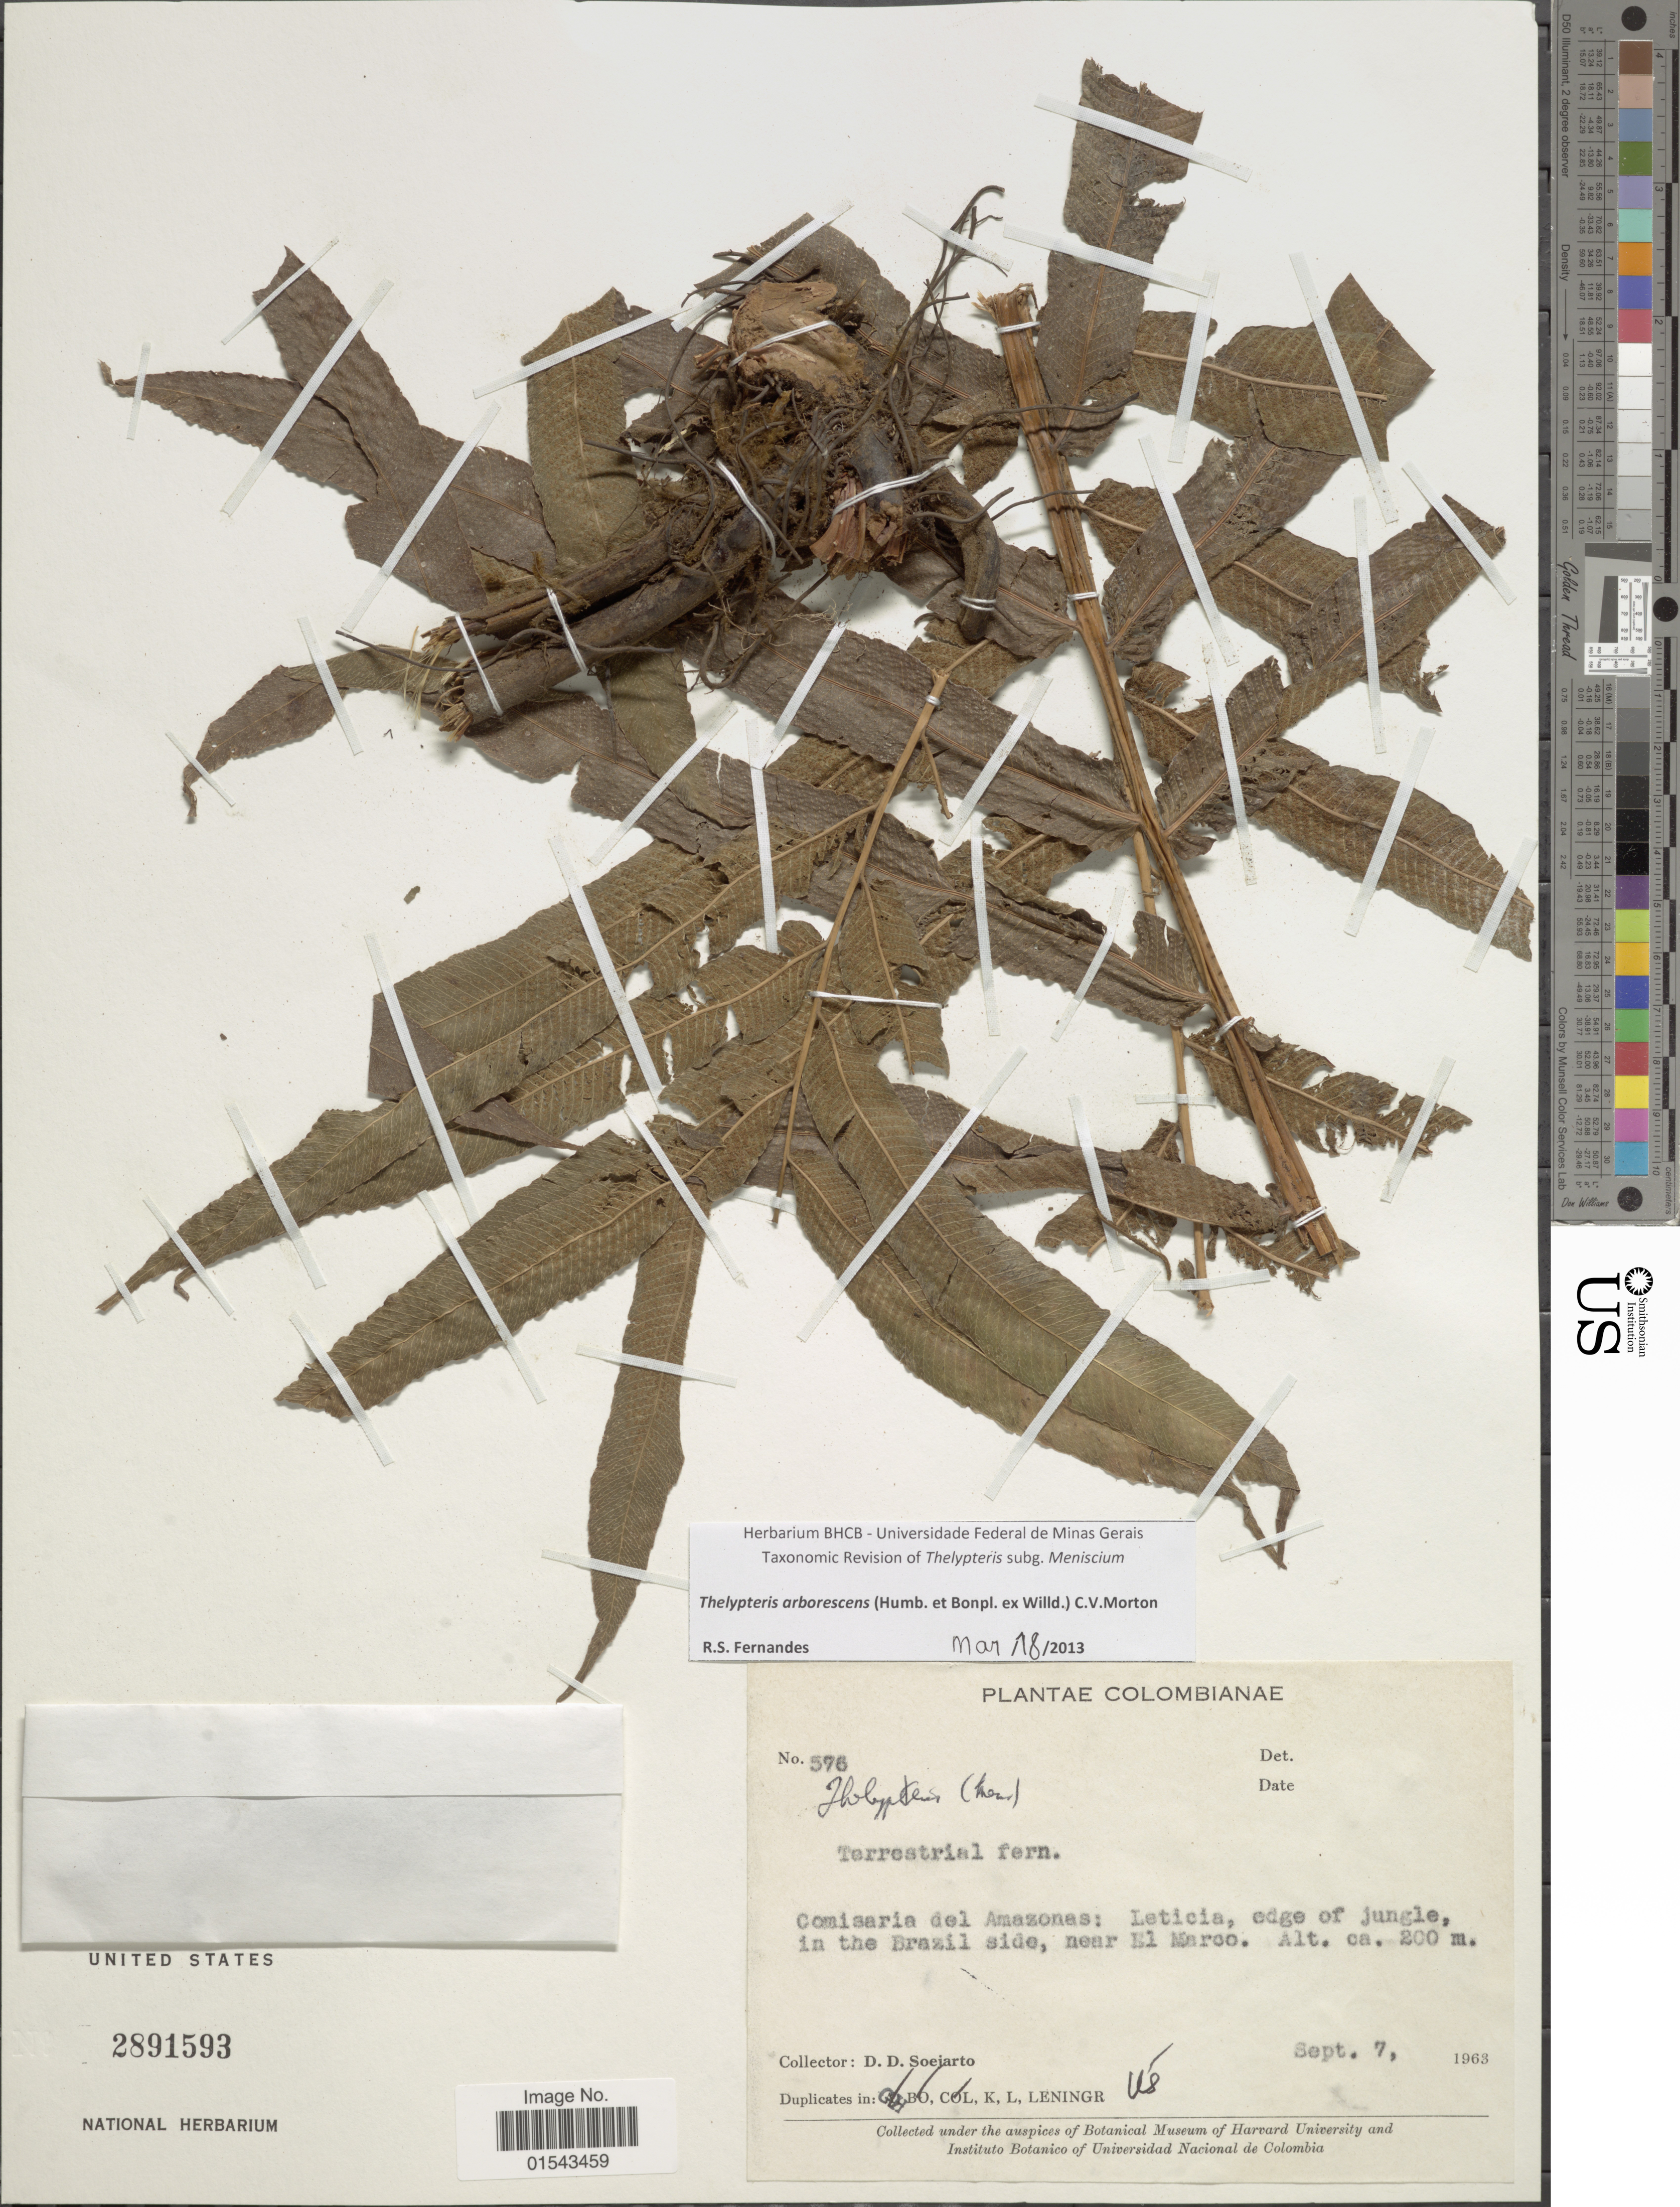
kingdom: Plantae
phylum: Tracheophyta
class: Polypodiopsida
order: Polypodiales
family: Thelypteridaceae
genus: Meniscium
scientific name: Meniscium arborescens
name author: Humb. & Bonpl. ex Willd.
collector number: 576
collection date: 1963-09-07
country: Colombia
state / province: Amazônas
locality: Leticia, edge of jungle, in the Brazil side, near El Marco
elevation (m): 200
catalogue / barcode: US 2891593